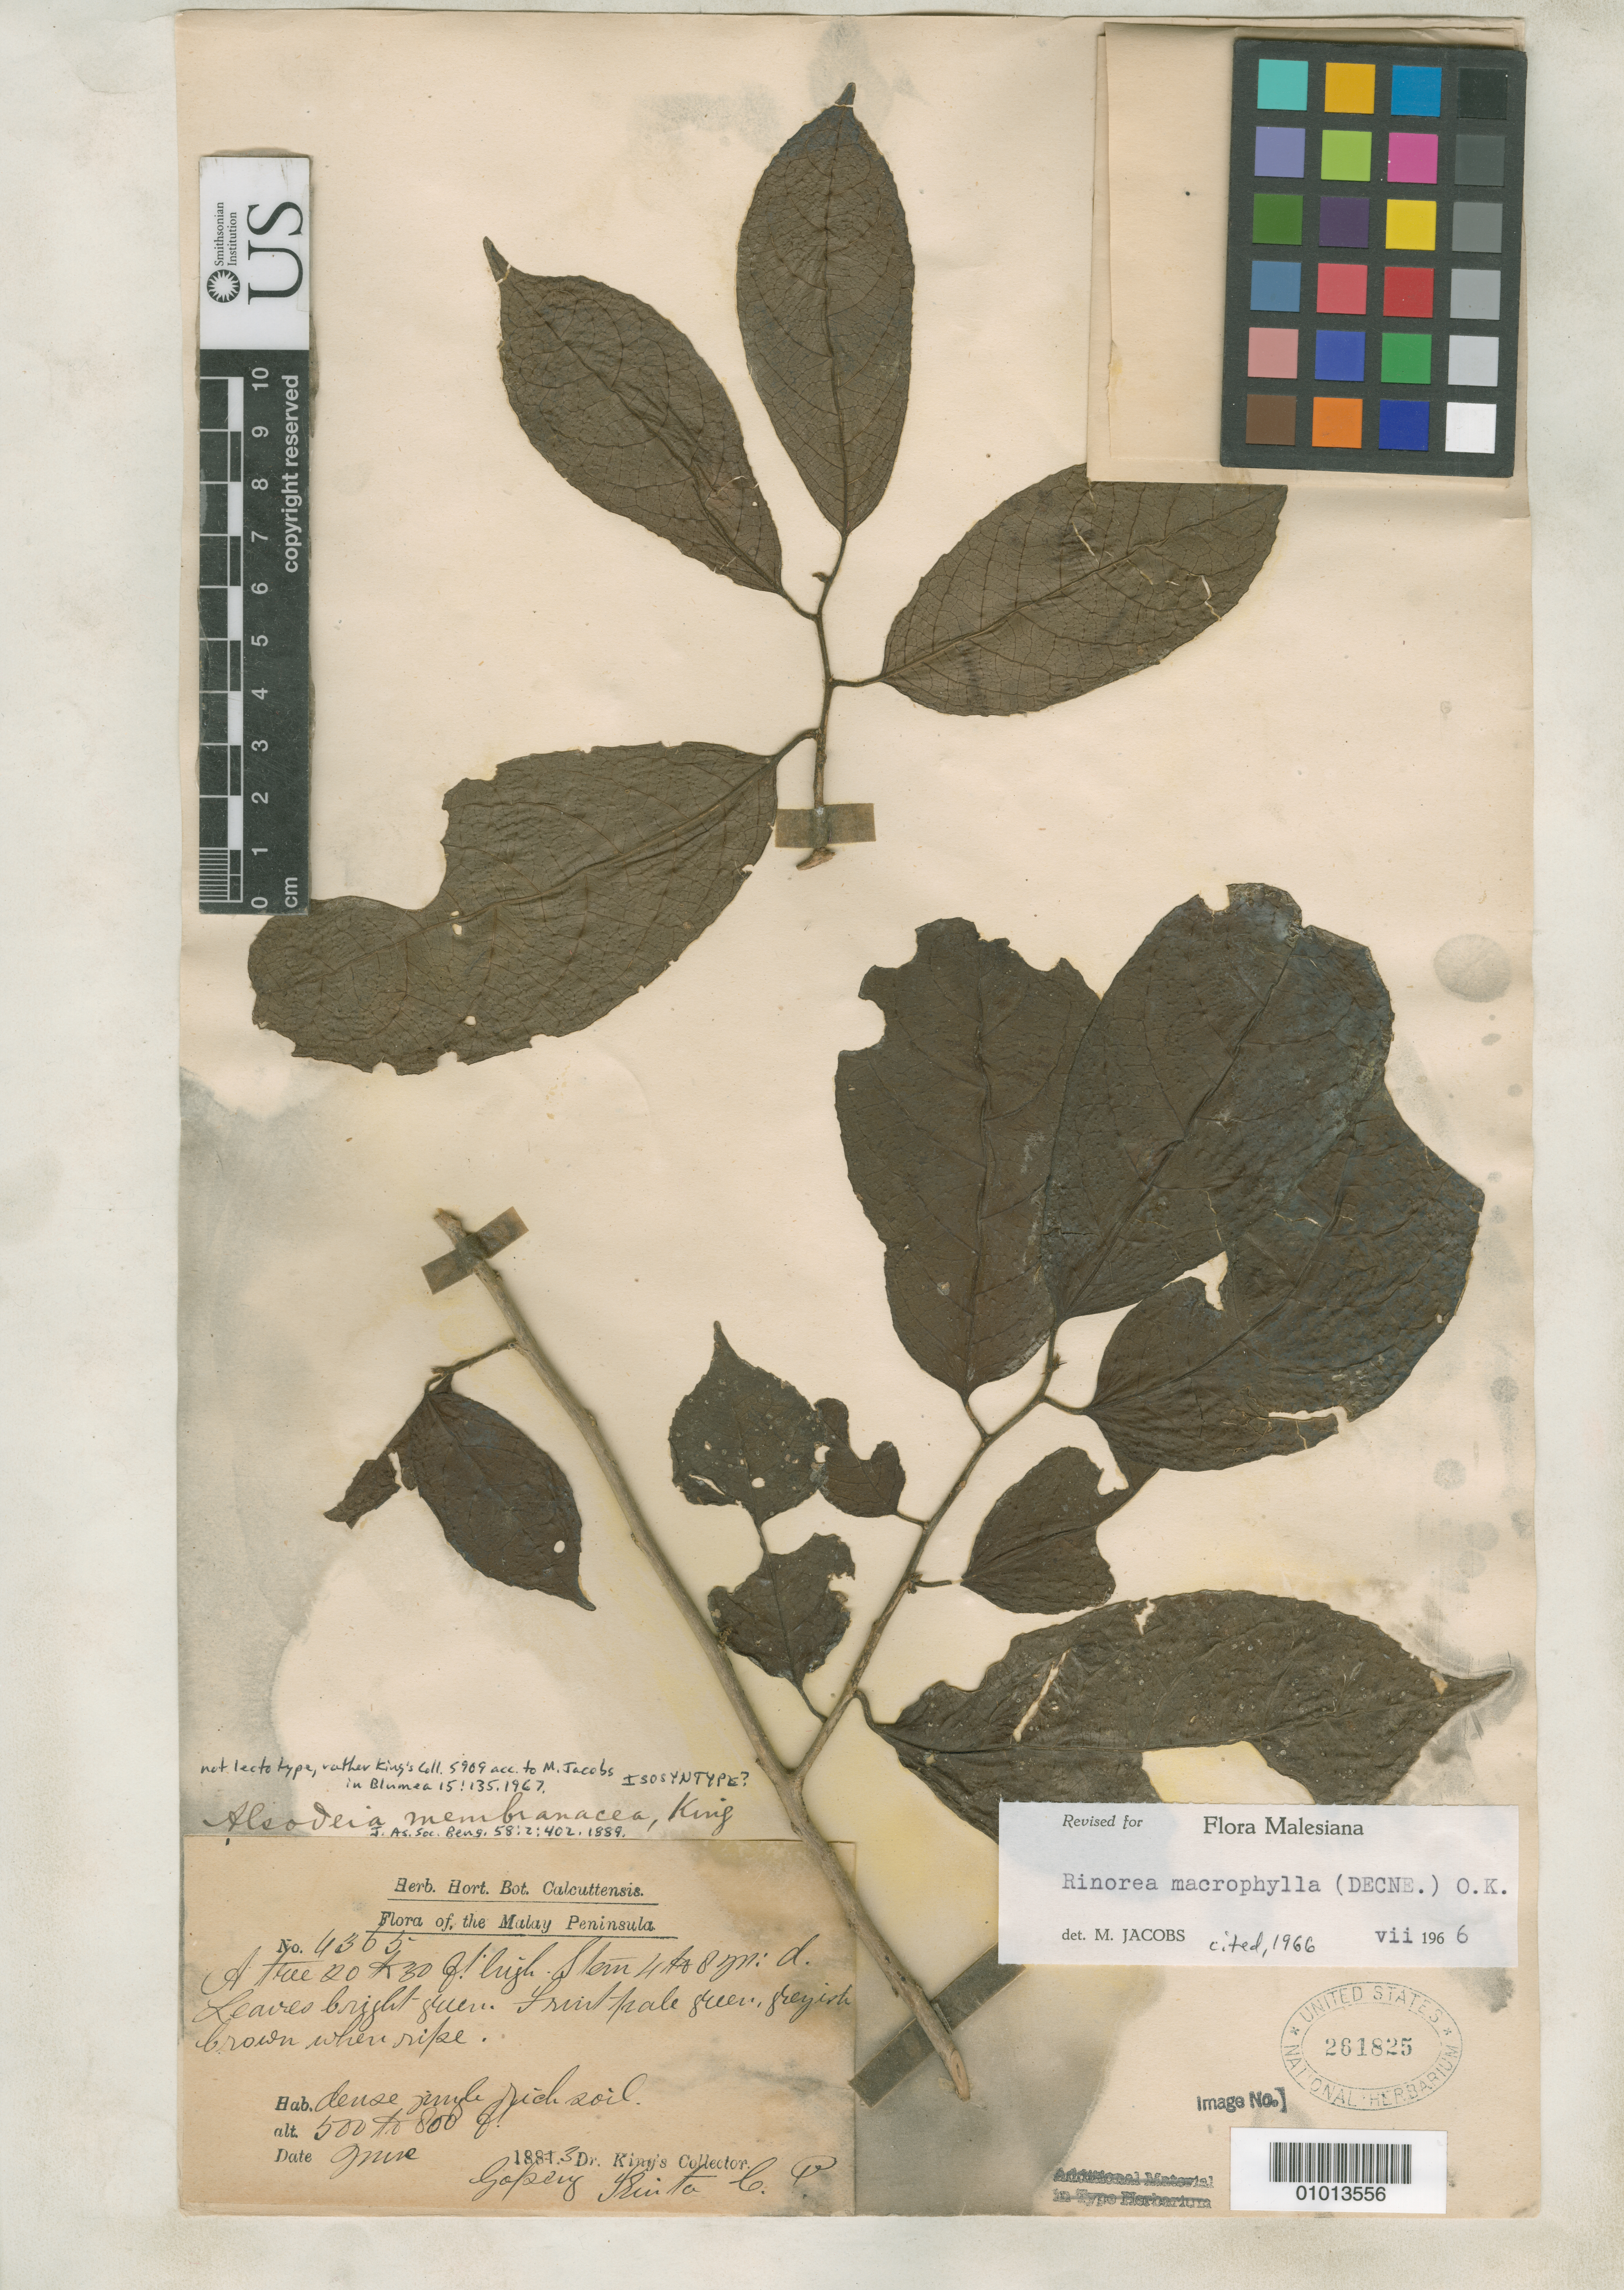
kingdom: Plantae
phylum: Tracheophyta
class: Magnoliopsida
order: Malpighiales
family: Violaceae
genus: Alsodeia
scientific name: Alsodeia membranacea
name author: King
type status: Syntype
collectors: Dr. King's collector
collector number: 4365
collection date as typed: Jun 1883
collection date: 1883-06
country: Malaysia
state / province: Perak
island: Malay Peninsula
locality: Gopeng.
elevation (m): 152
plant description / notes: Lectotype collection is King's Collector 5909 as designated by M. Jacobs, Blumea 15: 35 (1967).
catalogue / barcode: US 261825